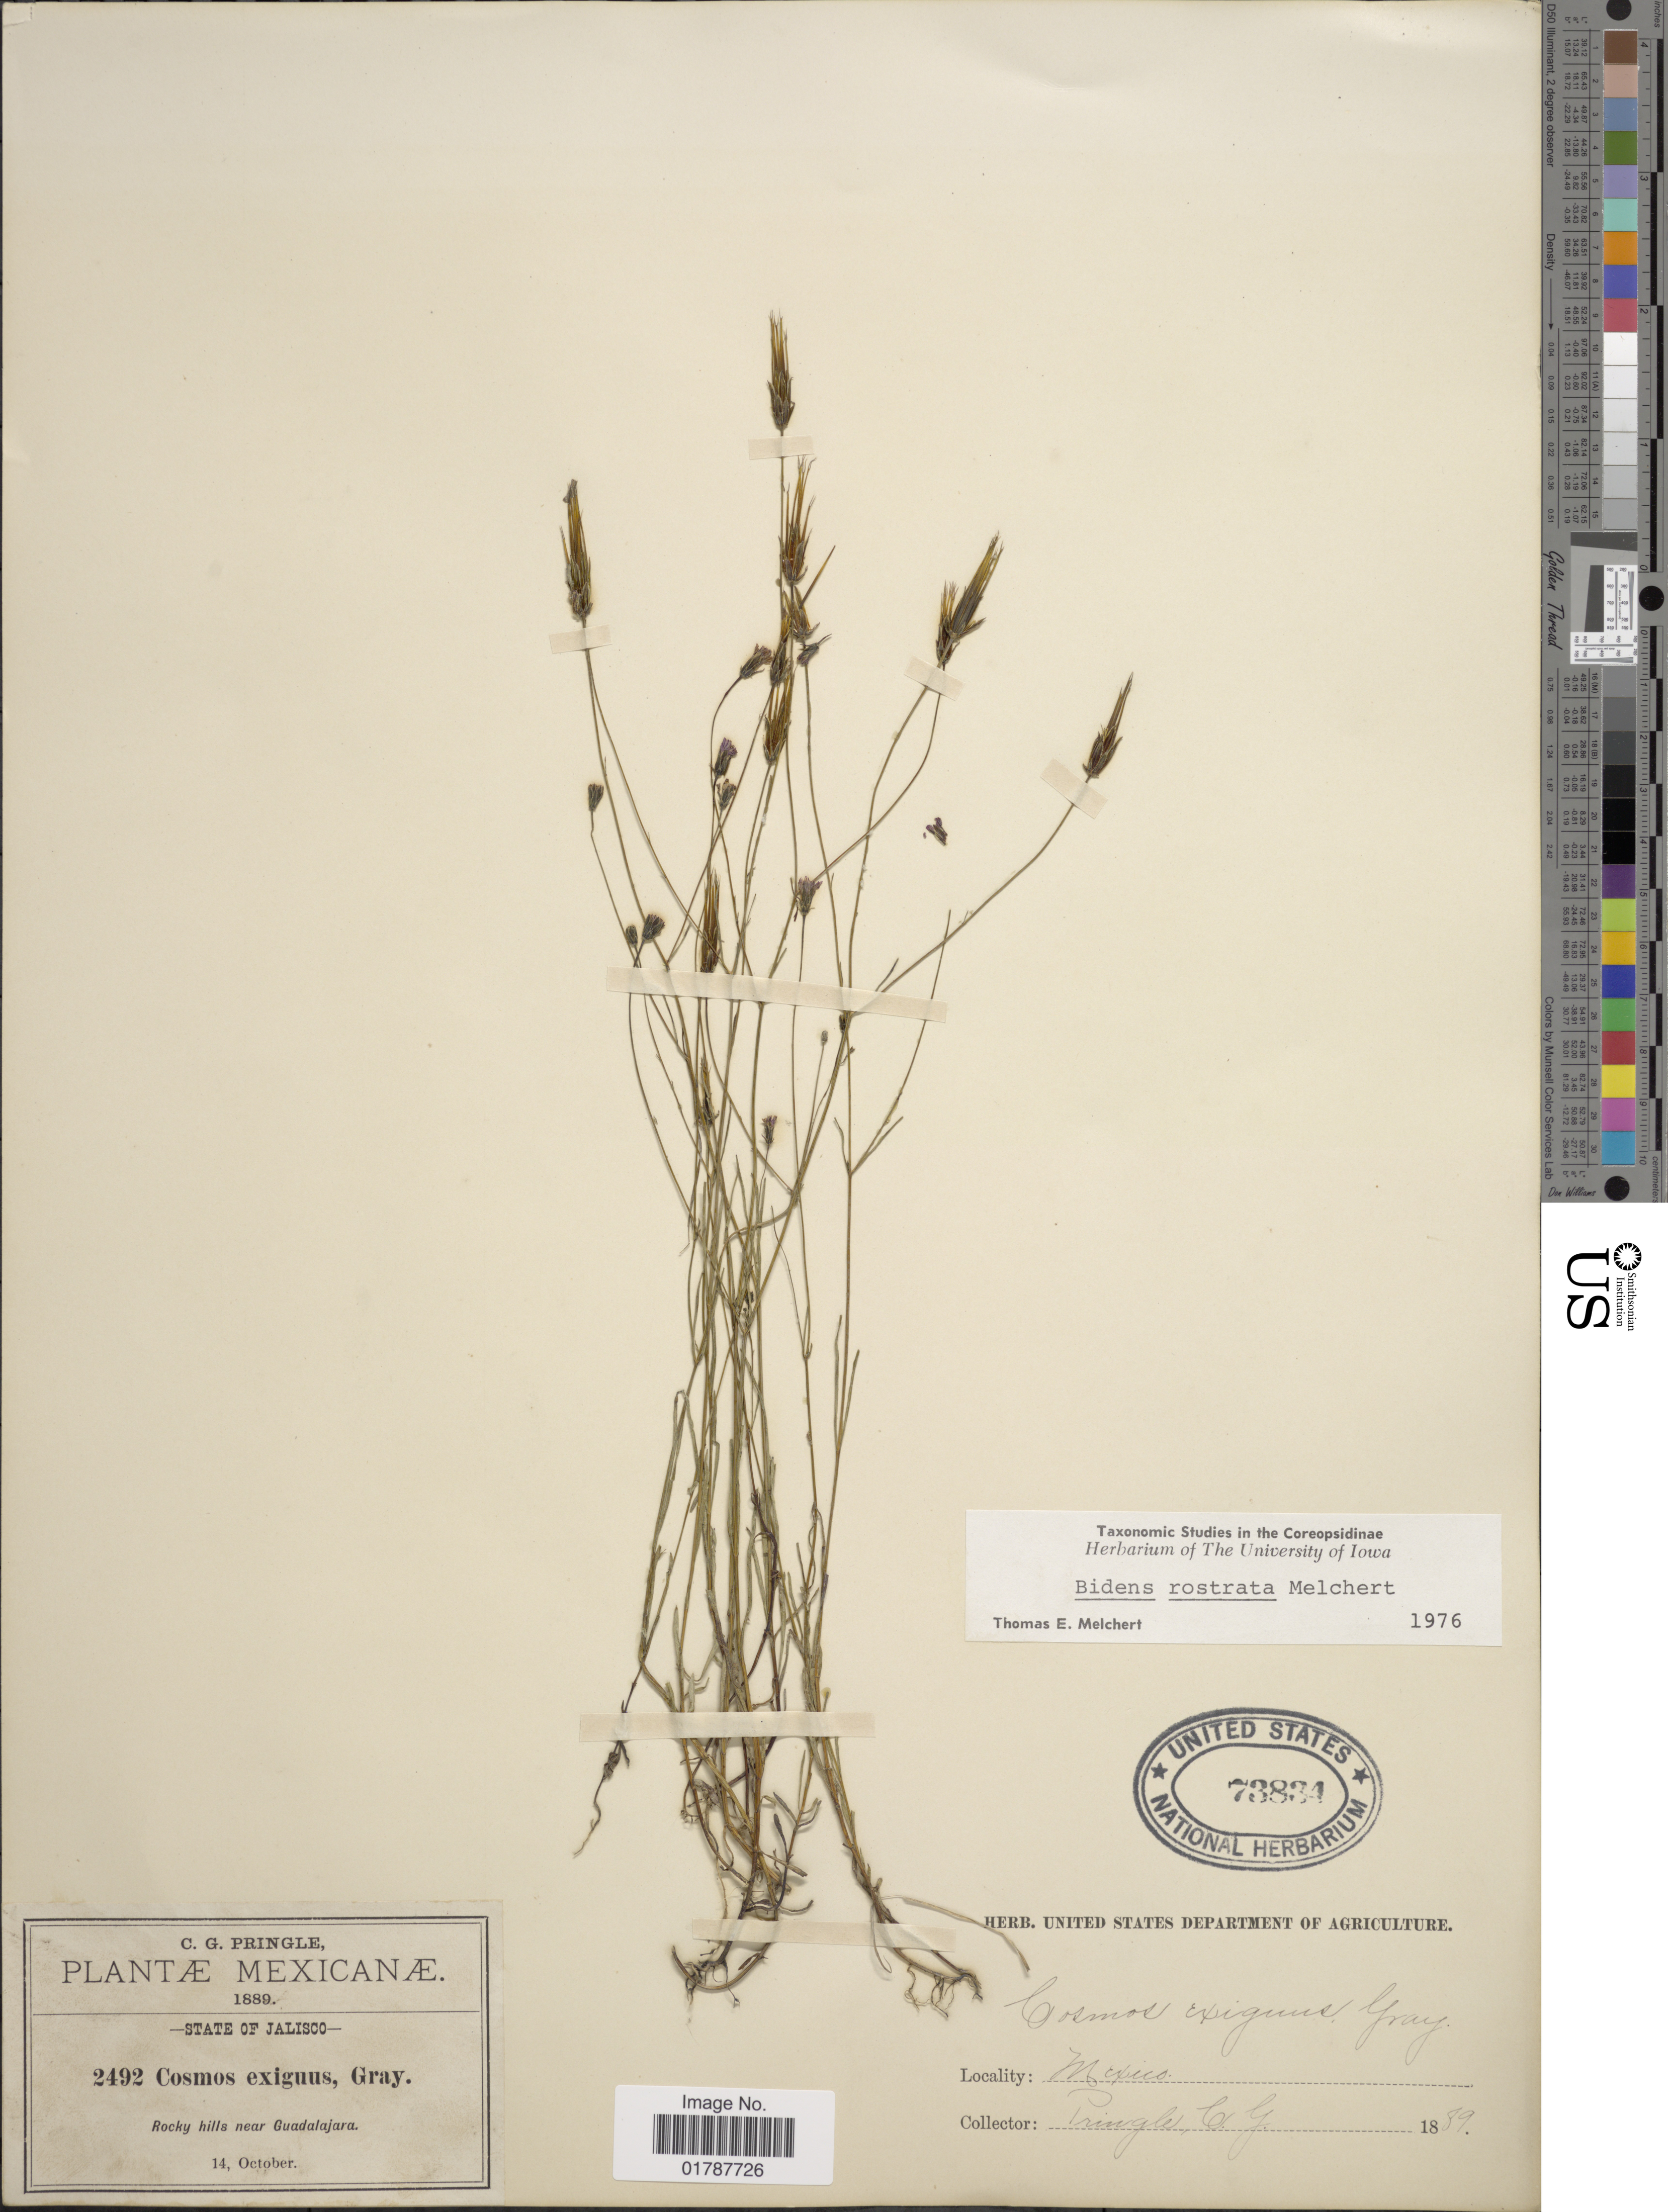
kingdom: Plantae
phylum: Tracheophyta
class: Magnoliopsida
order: Asterales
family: Asteraceae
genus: Bidens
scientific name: Bidens rostrata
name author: Melchert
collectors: C. G. Pringle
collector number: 2492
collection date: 1889-10-14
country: Mexico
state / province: Jalisco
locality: State of Jalisco, Rocky Hills near Guadalajara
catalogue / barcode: US 73834